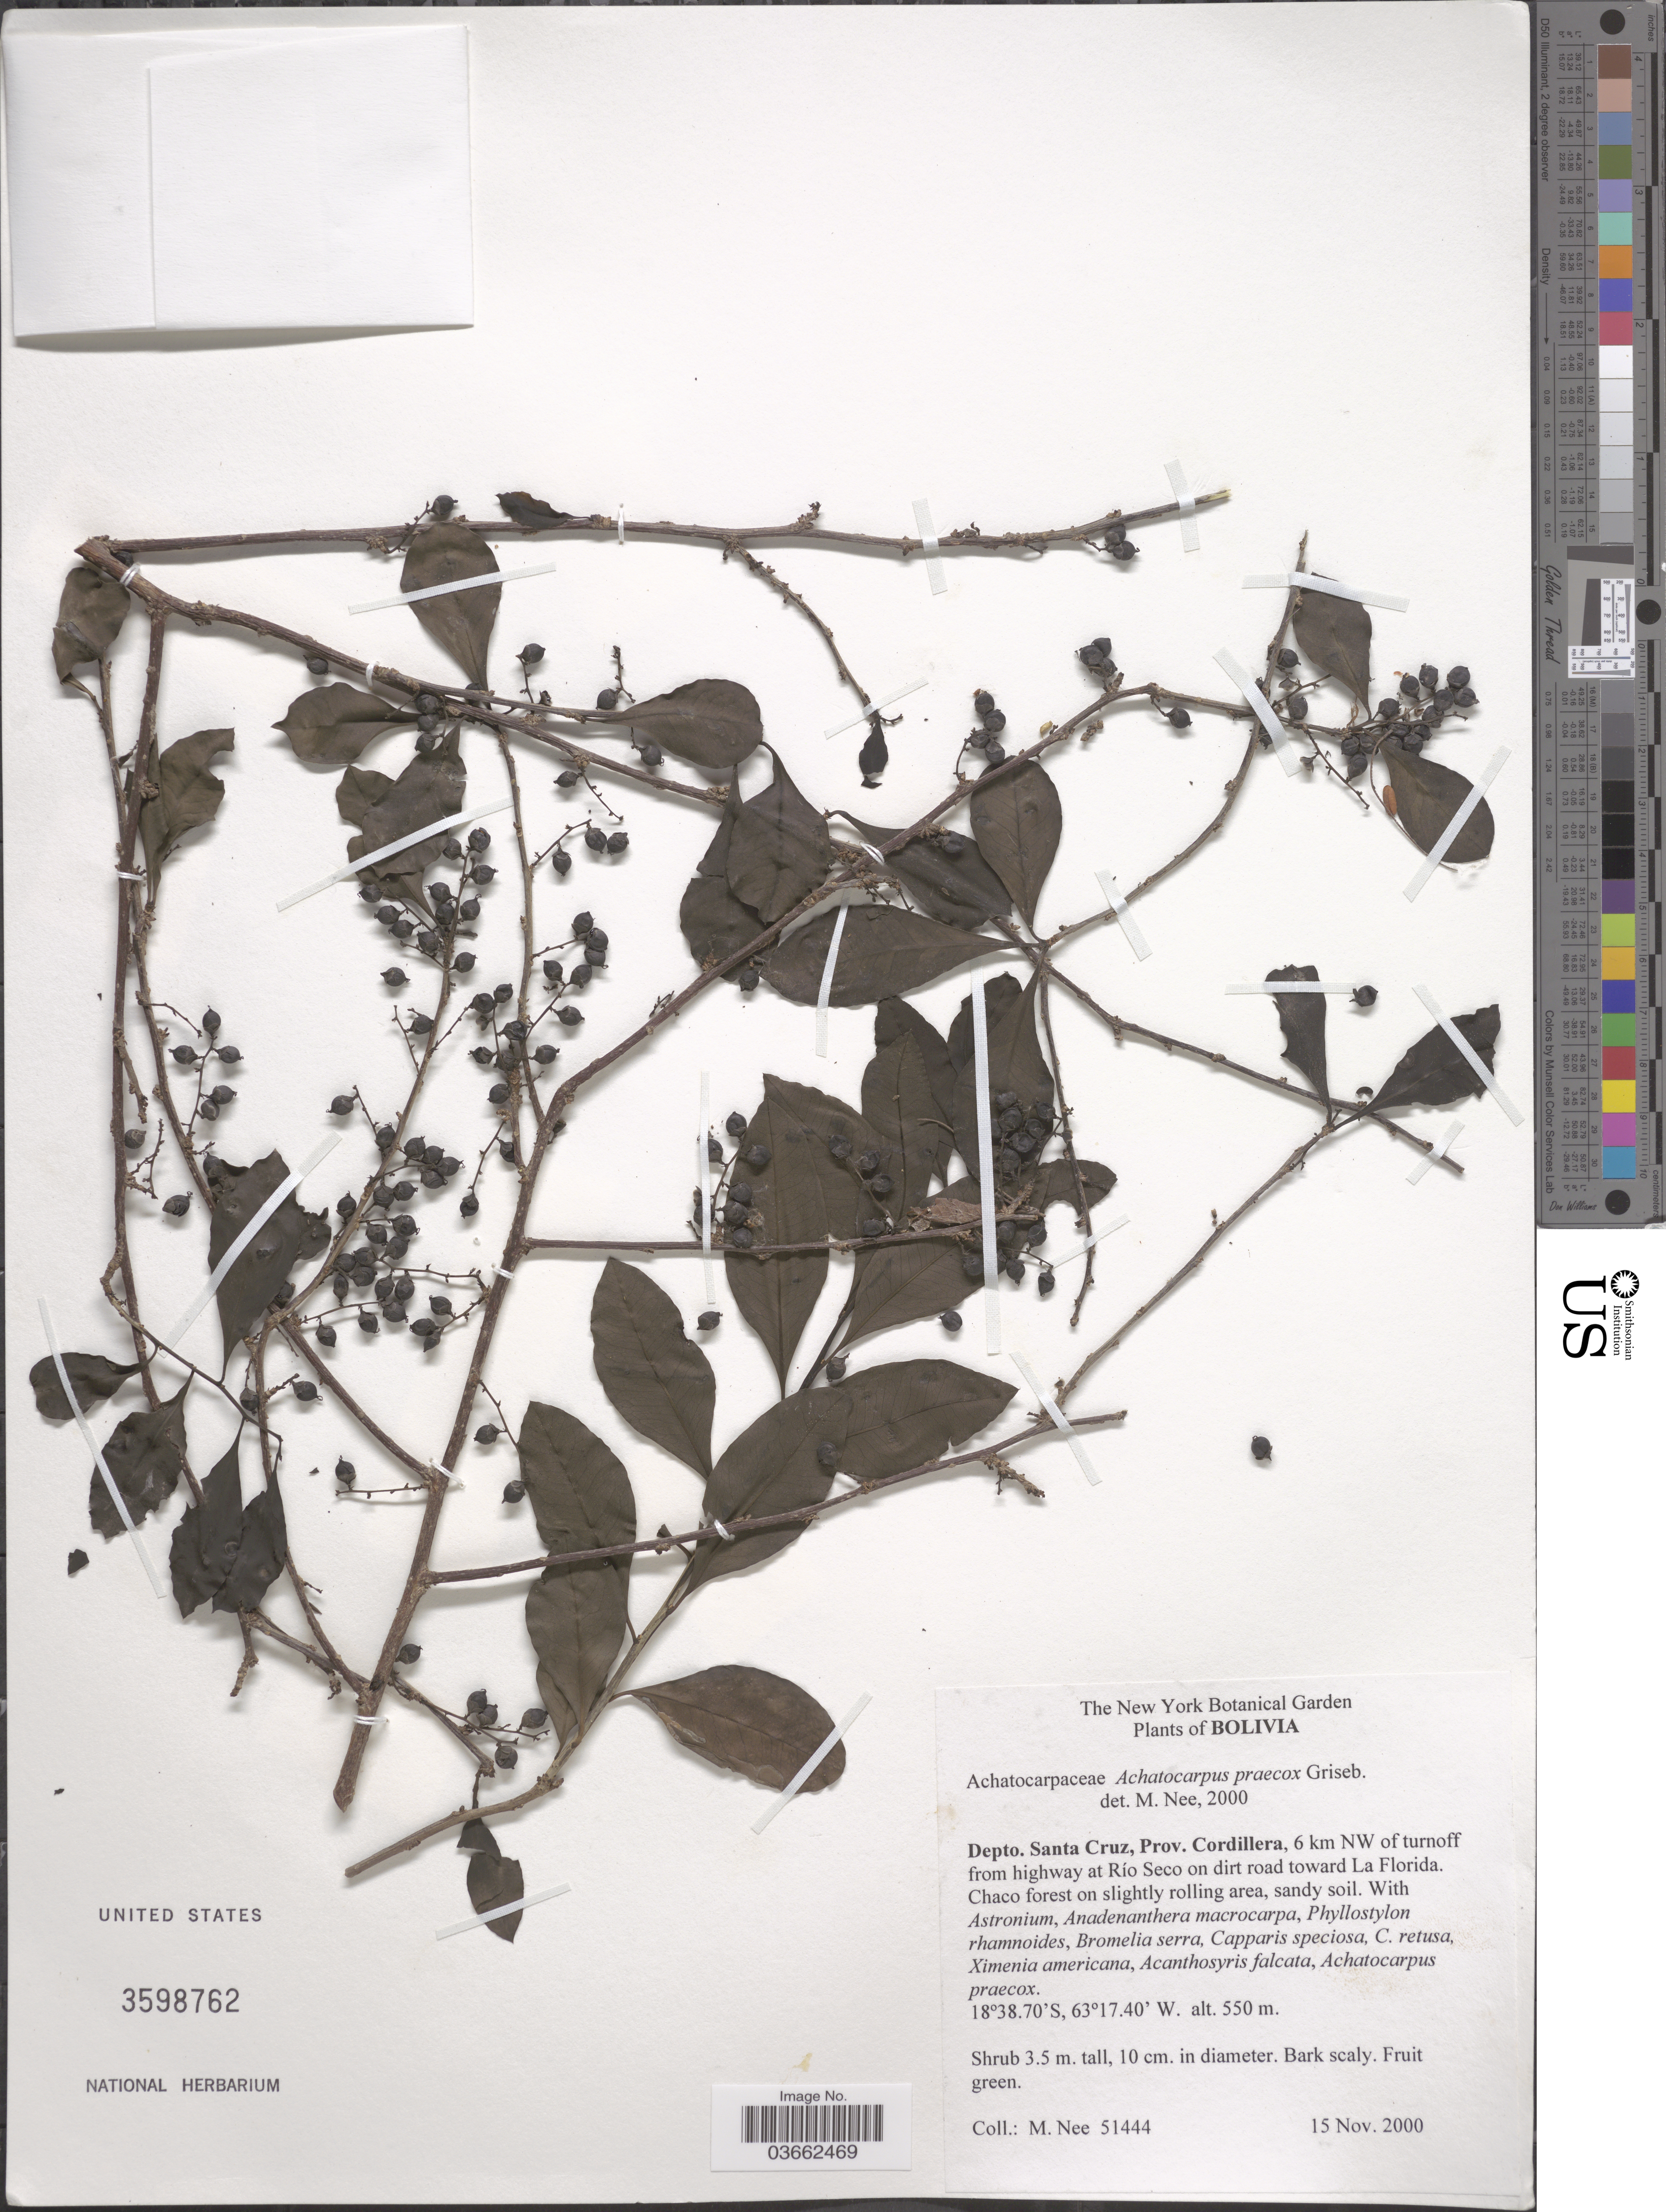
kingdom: Plantae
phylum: Tracheophyta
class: Magnoliopsida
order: Caryophyllales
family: Achatocarpaceae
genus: Achatocarpus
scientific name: Achatocarpus praecox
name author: Griseb.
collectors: M. Nee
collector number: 51444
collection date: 2000-11-15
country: Bolivia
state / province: Santa Cruz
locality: Depto. Santa Cruz, Prov. Cordillera, 6 km NW of turnoff from highway at Río Seco on dirt road toward La Florida.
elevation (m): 550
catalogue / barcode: US 3598762